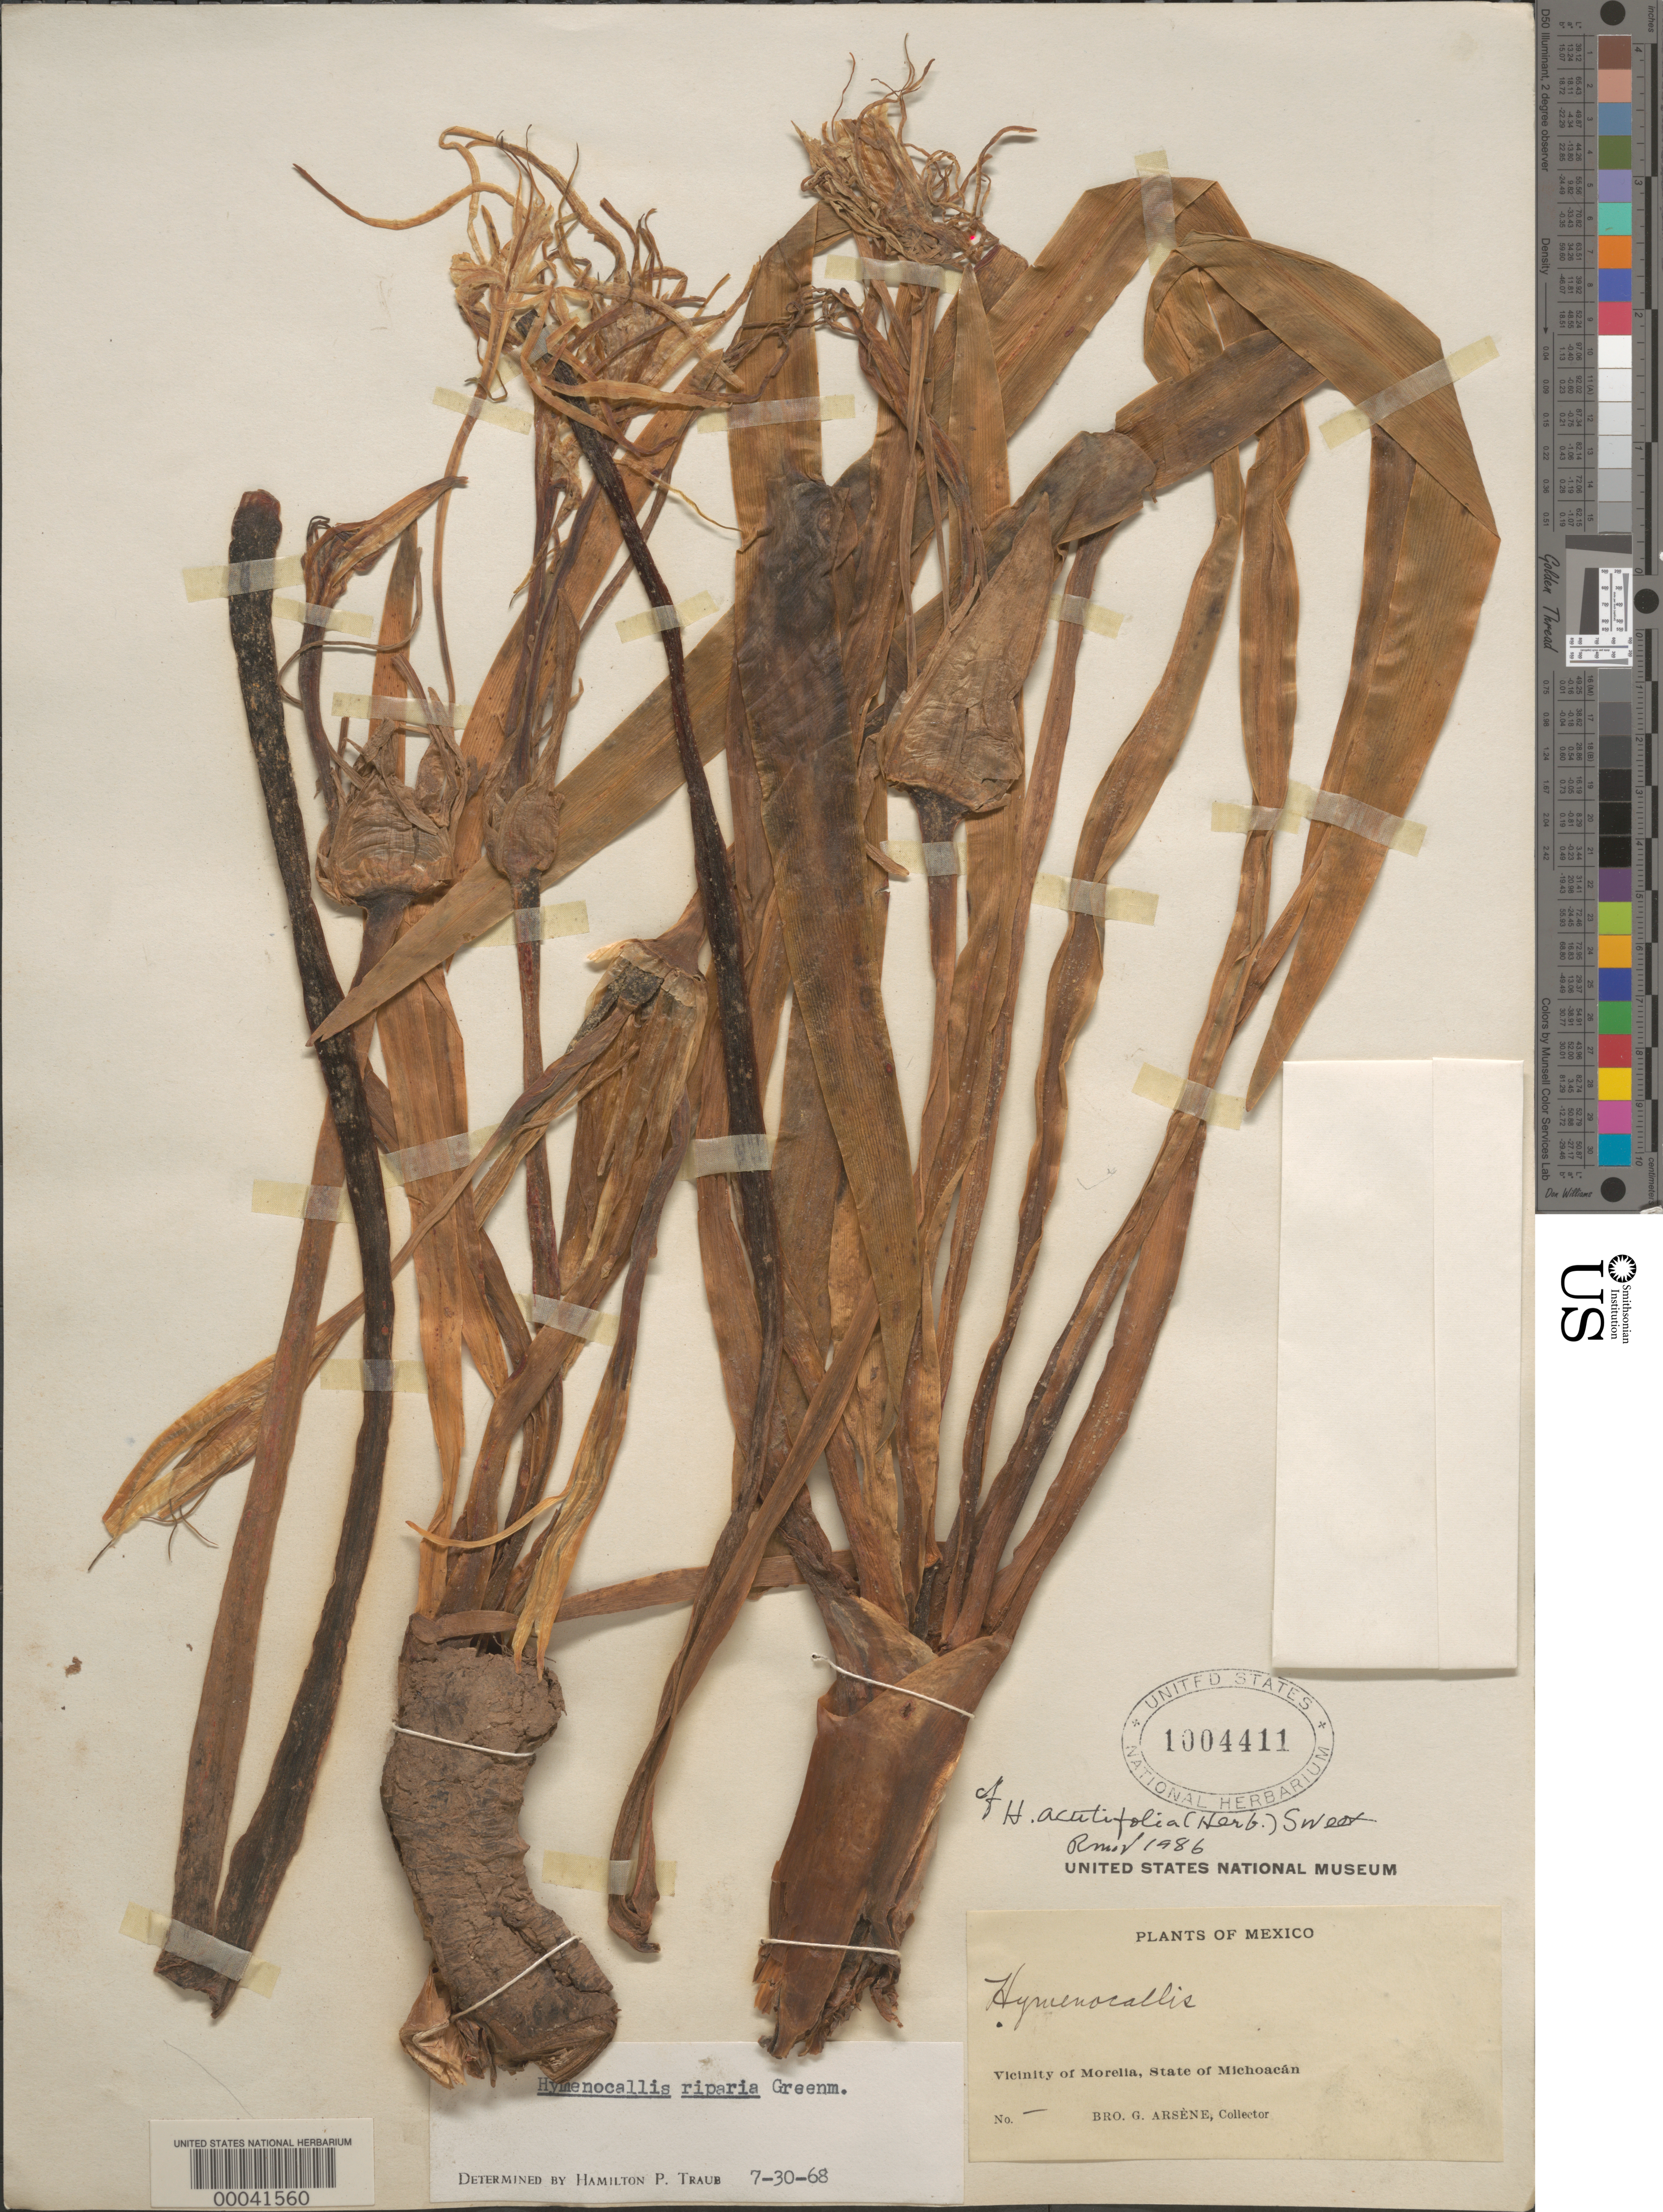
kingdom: Plantae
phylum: Tracheophyta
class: Liliopsida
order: Asparagales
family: Amaryllidaceae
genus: Hymenocallis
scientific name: Hymenocallis acutifolia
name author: (Herb.) Sweet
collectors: Bro. G. Arsène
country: Mexico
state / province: Michoacán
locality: Vicinity of Morelia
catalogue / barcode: US 1004411